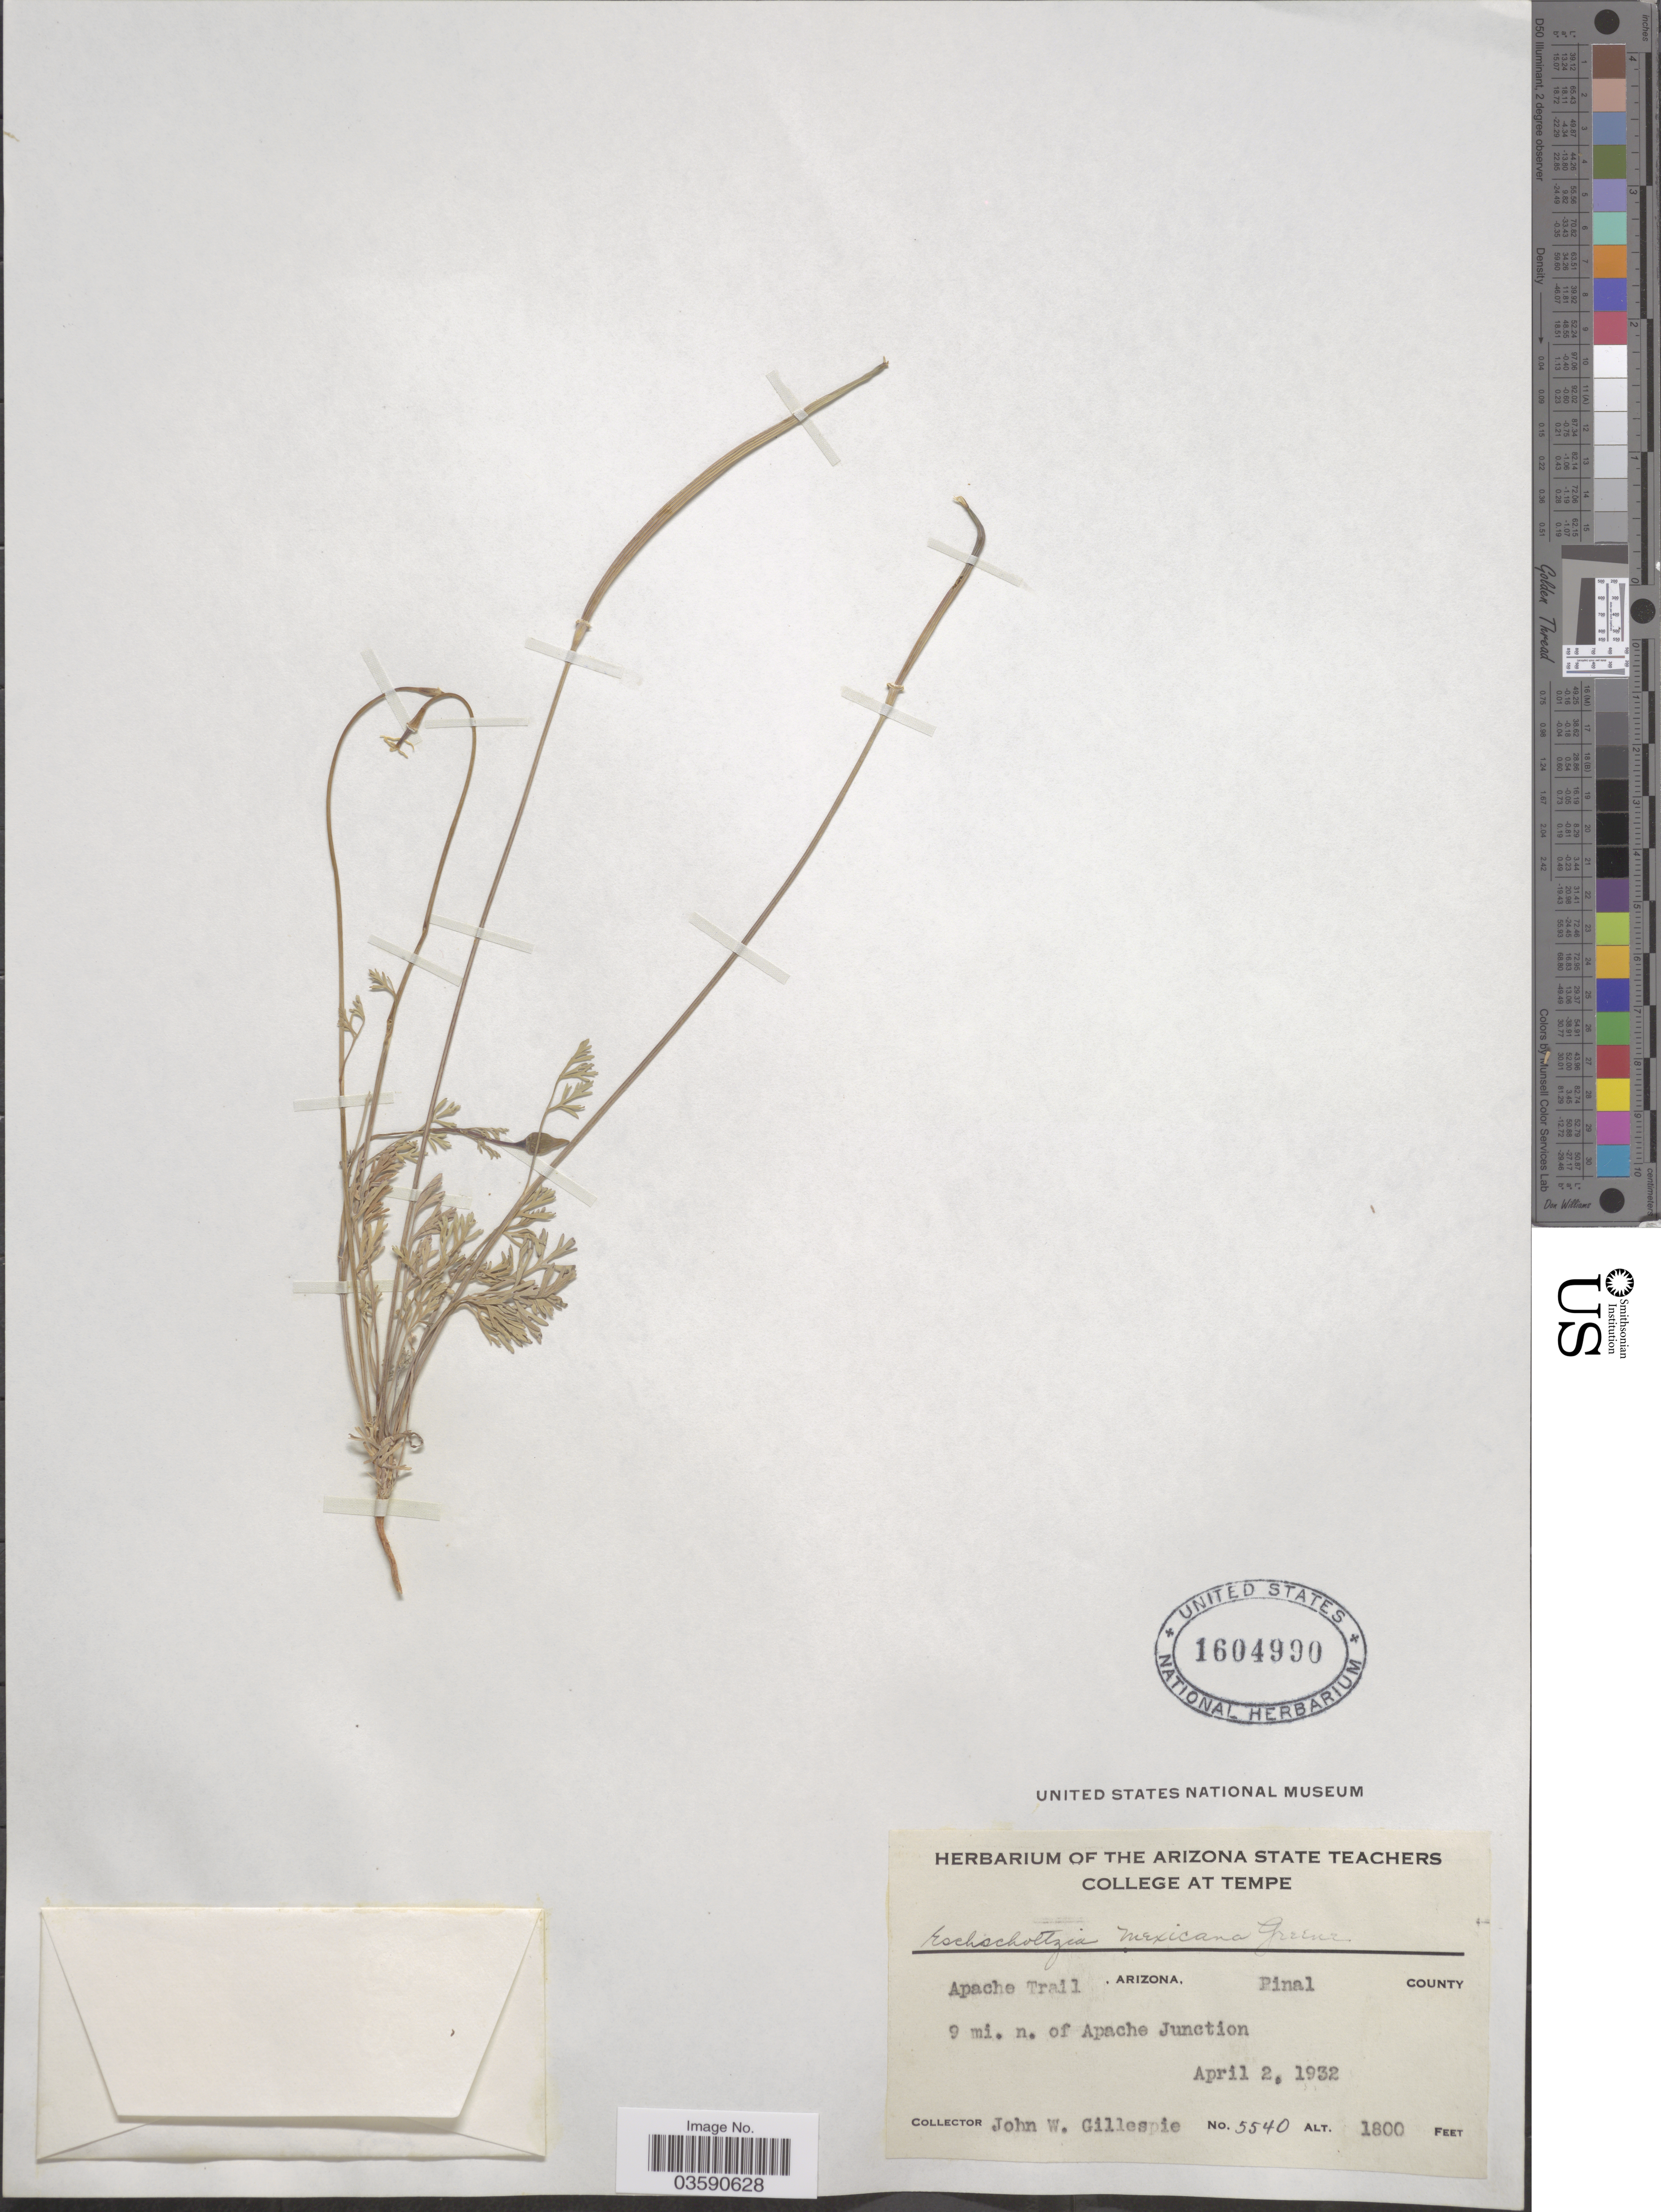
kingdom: Plantae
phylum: Tracheophyta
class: Magnoliopsida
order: Ranunculales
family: Papaveraceae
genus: Eschscholzia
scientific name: Eschscholzia mexicana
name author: Greene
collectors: J. W. Gillespie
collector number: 5540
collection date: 1932-04-02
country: United States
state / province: Arizona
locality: Apache Trail, Pinal County. 9 mi. n. of Apache Junction.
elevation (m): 549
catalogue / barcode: US 1604990